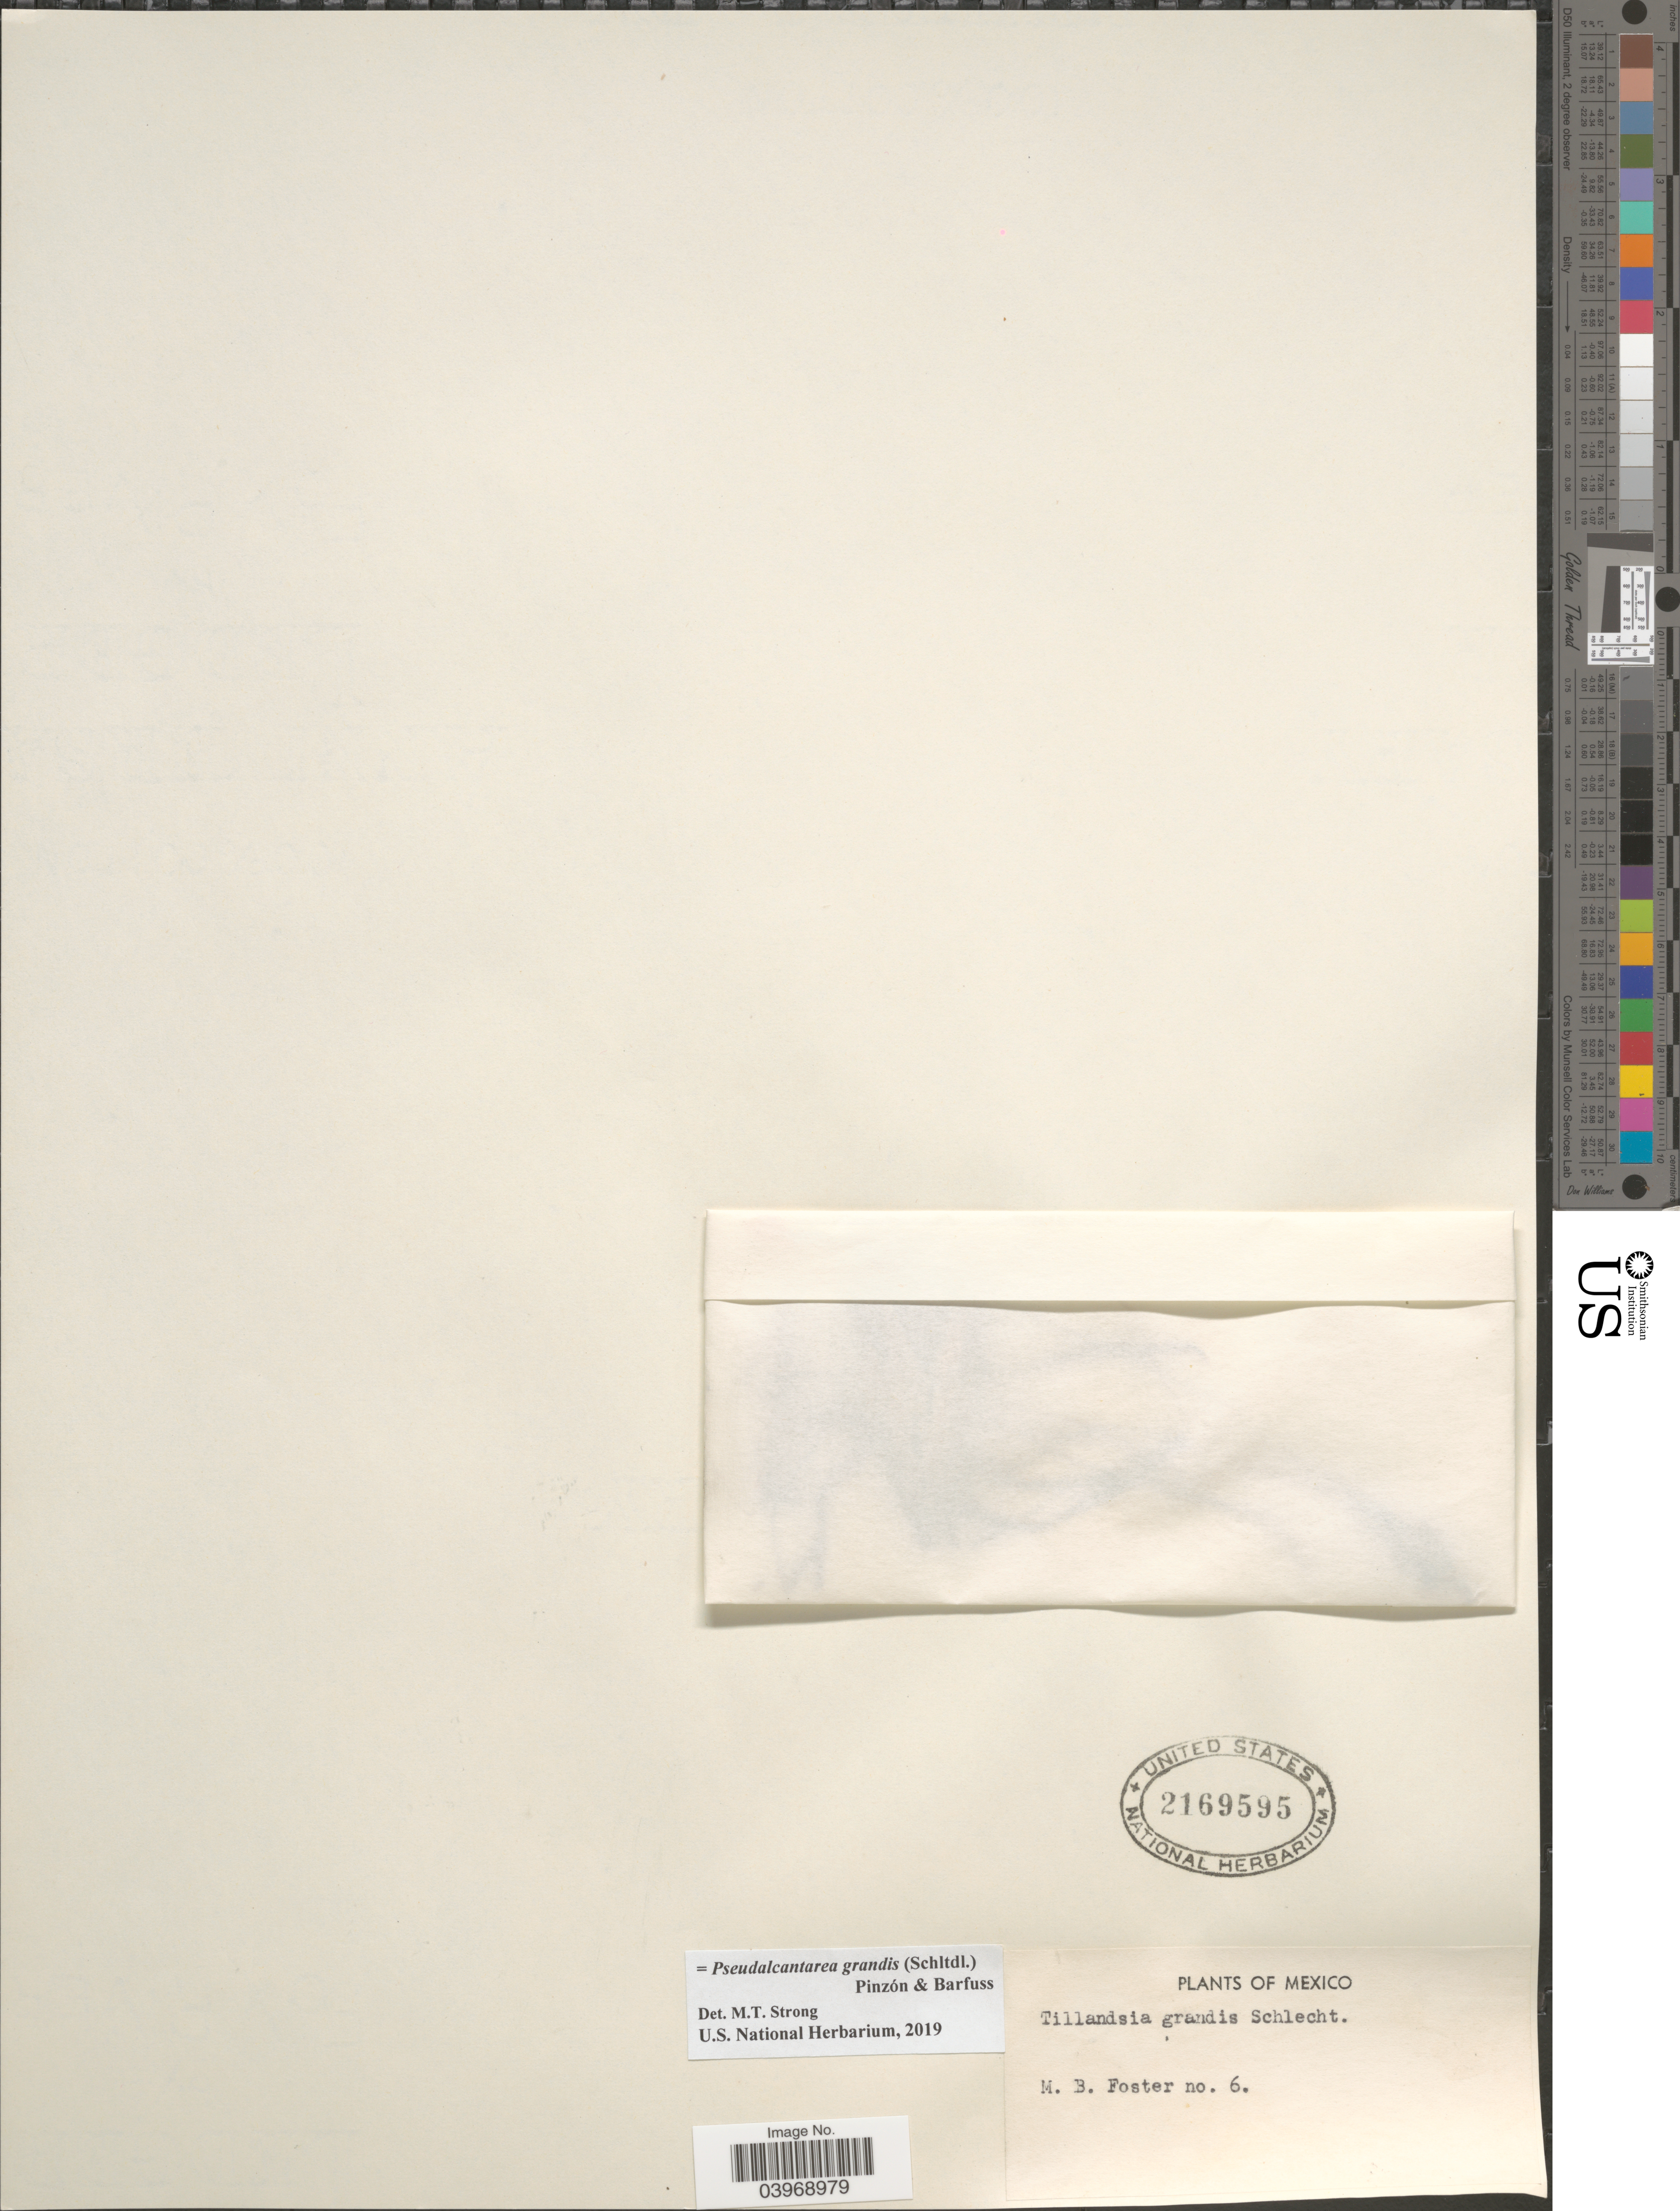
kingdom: Plantae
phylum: Tracheophyta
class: Liliopsida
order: Poales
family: Bromeliaceae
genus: Pseudalcantarea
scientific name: Pseudalcantarea grandis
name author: (Schltdl.) Pinzón & Barfuss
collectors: M. B. Foster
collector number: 6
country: Mexico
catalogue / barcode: US 2169595